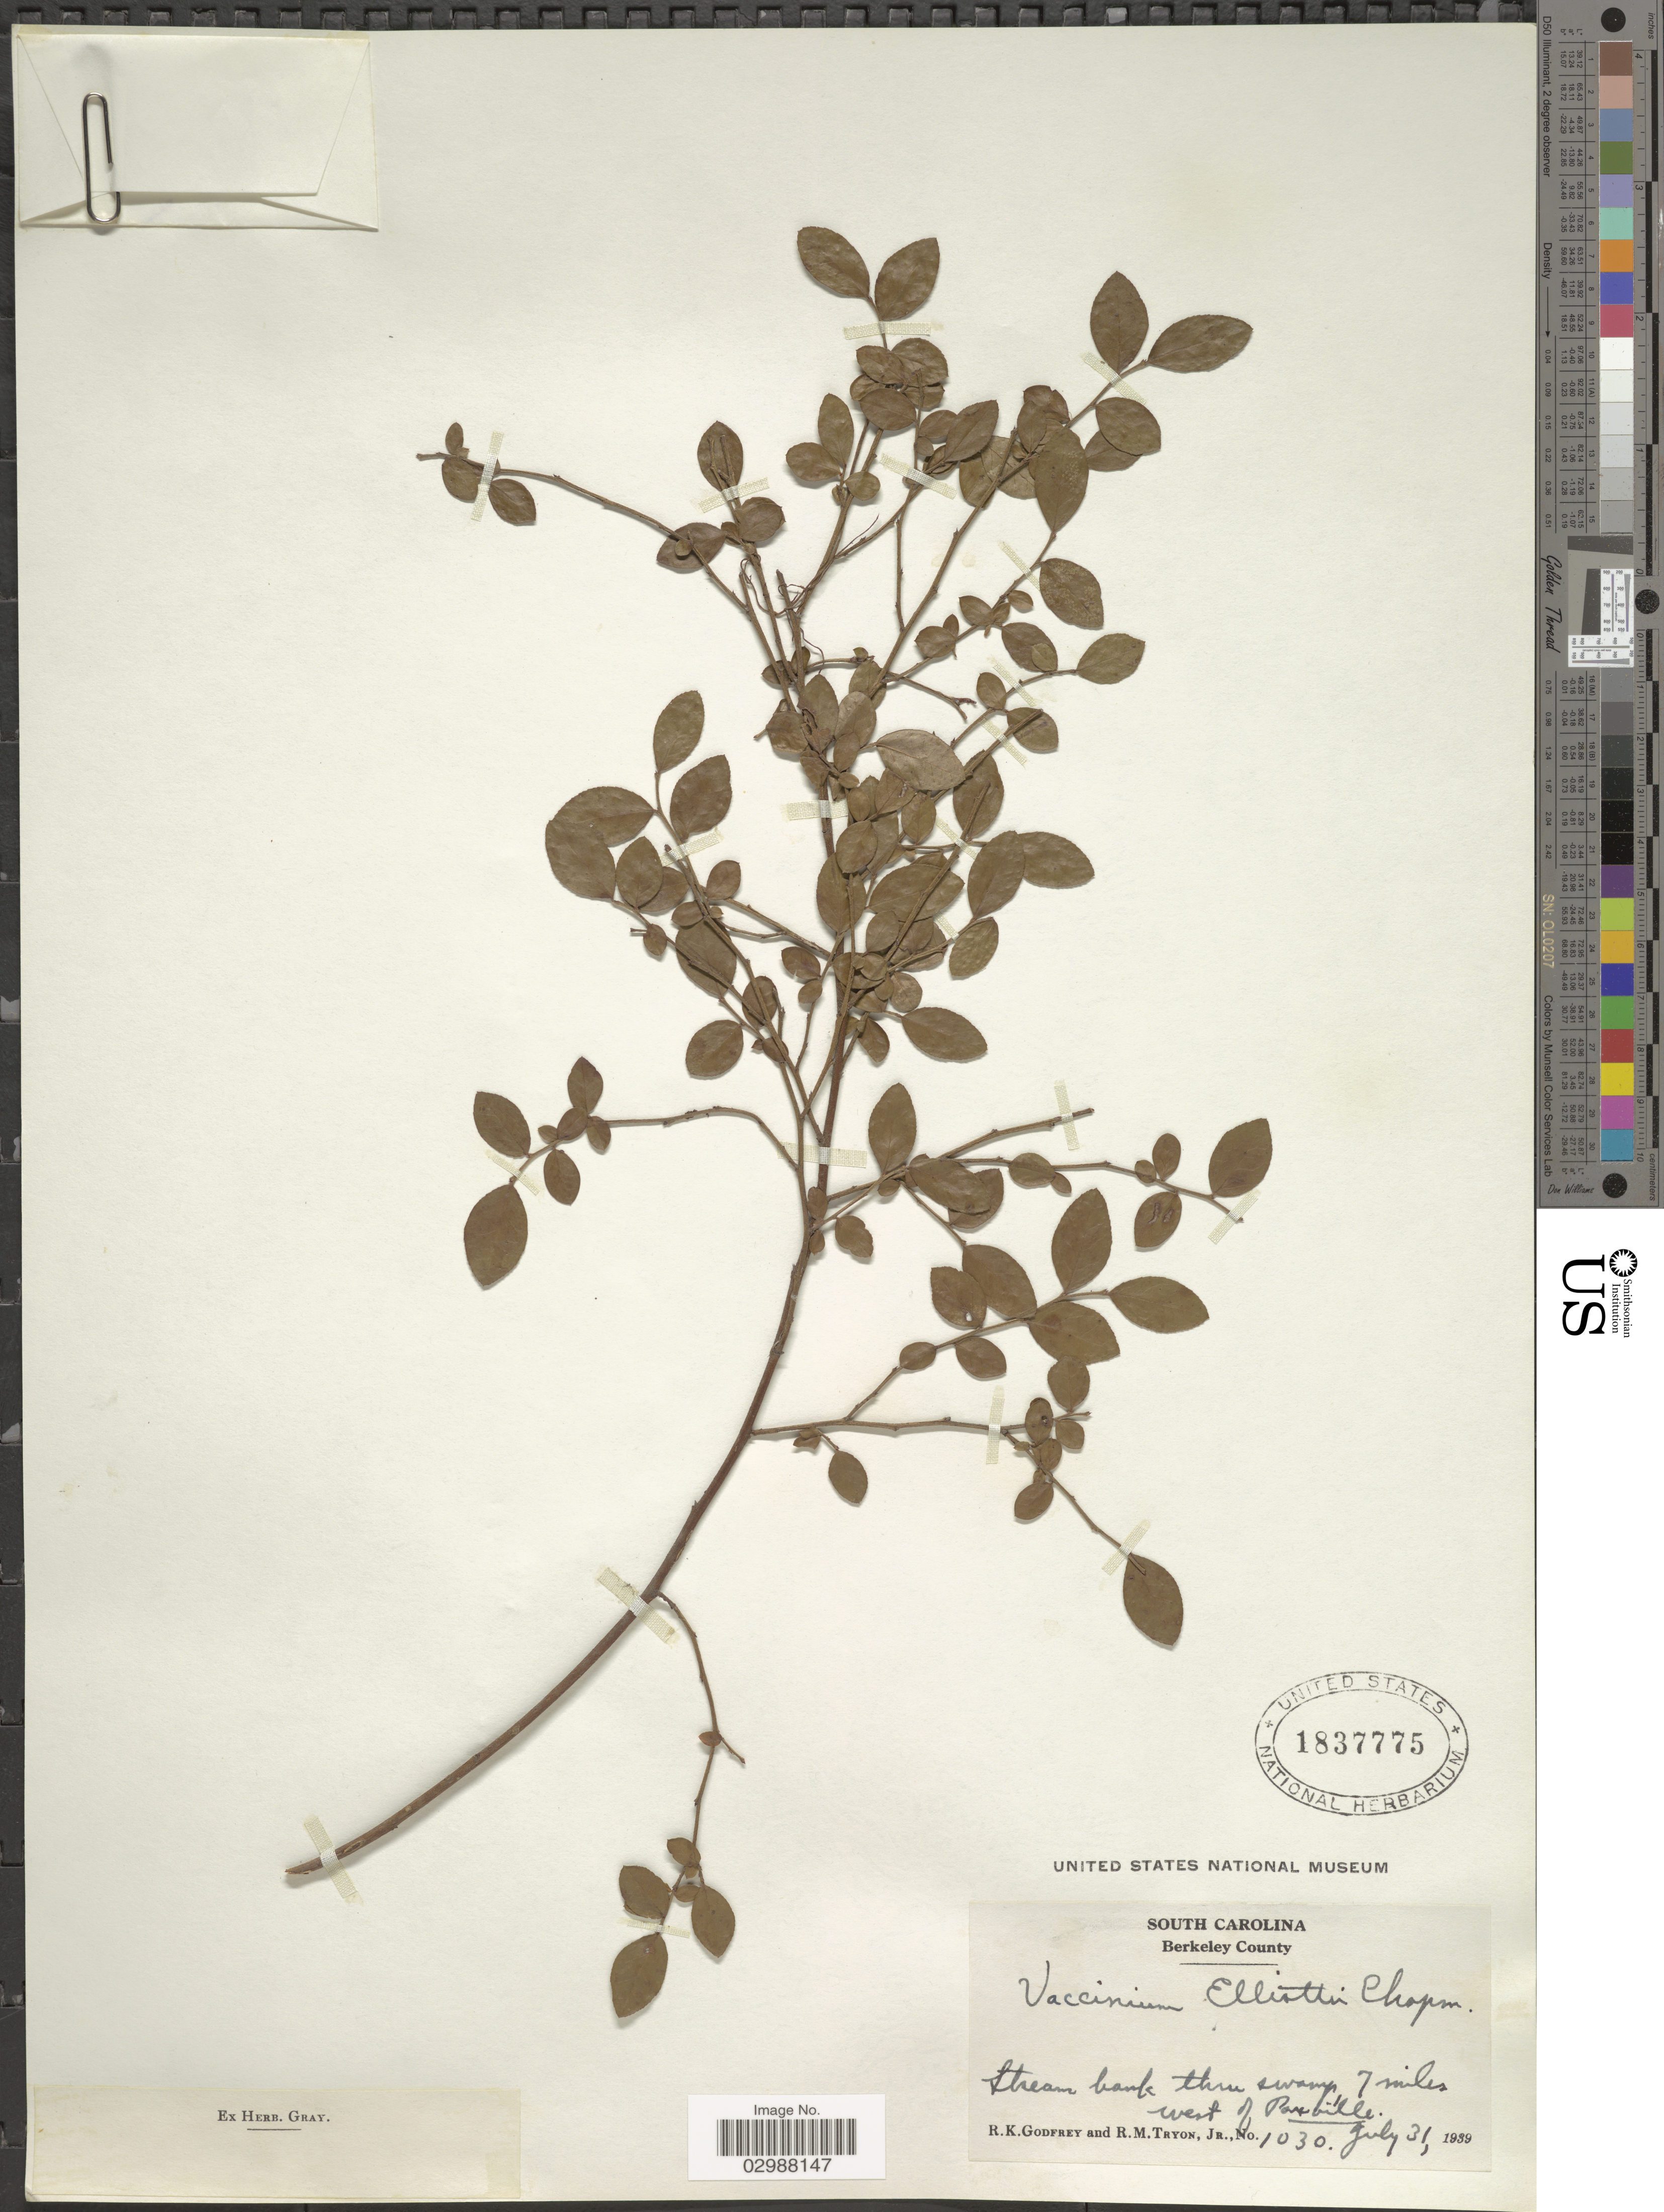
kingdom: Plantae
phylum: Tracheophyta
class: Magnoliopsida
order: Ericales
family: Ericaceae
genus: Vaccinium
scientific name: Vaccinium elliottii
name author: Chapm.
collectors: R. K. Godfrey & R. Tryon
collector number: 1030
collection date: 1939-07-31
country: United States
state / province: South Carolina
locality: Berkeley County. 7 miles west of Paxville.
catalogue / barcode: US 1837775